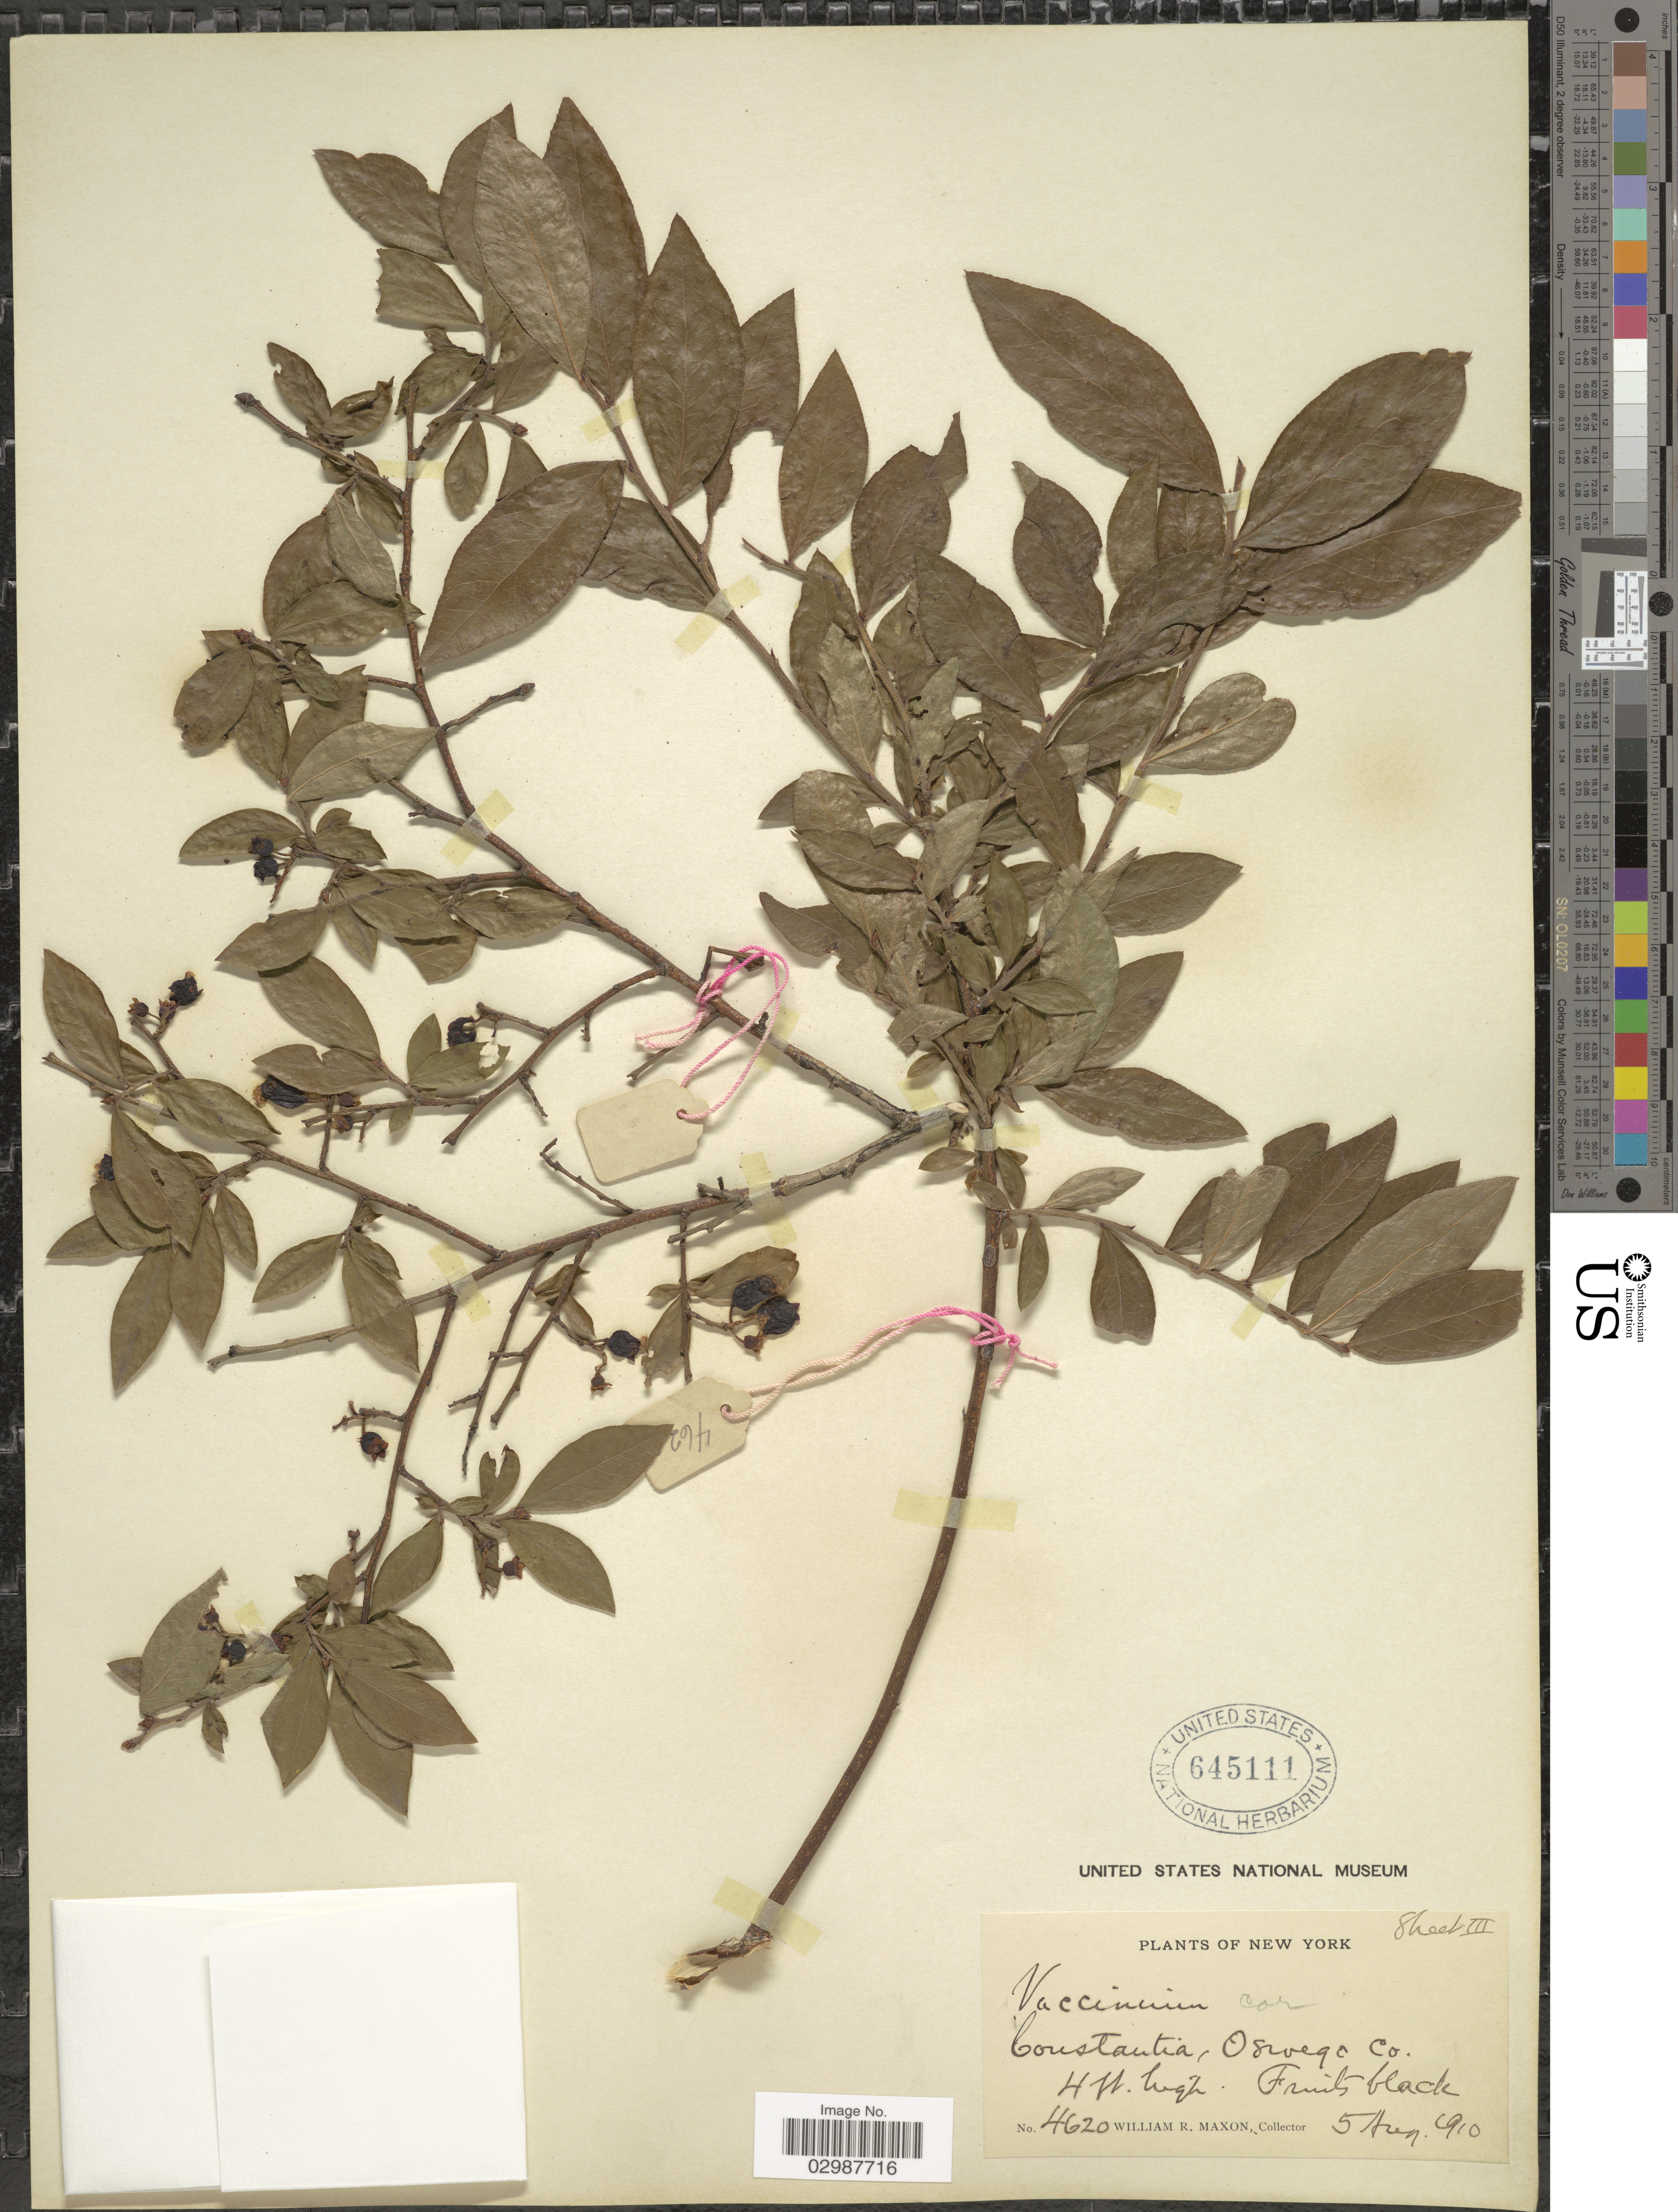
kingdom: Plantae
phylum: Tracheophyta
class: Magnoliopsida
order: Ericales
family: Ericaceae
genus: Vaccinium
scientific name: Vaccinium canadense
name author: Kalm ex Richardson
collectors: W. R. Maxon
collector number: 4620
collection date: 1910-08-05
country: United States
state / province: New York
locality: Constantia, Oswego Co.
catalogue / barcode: US 645111